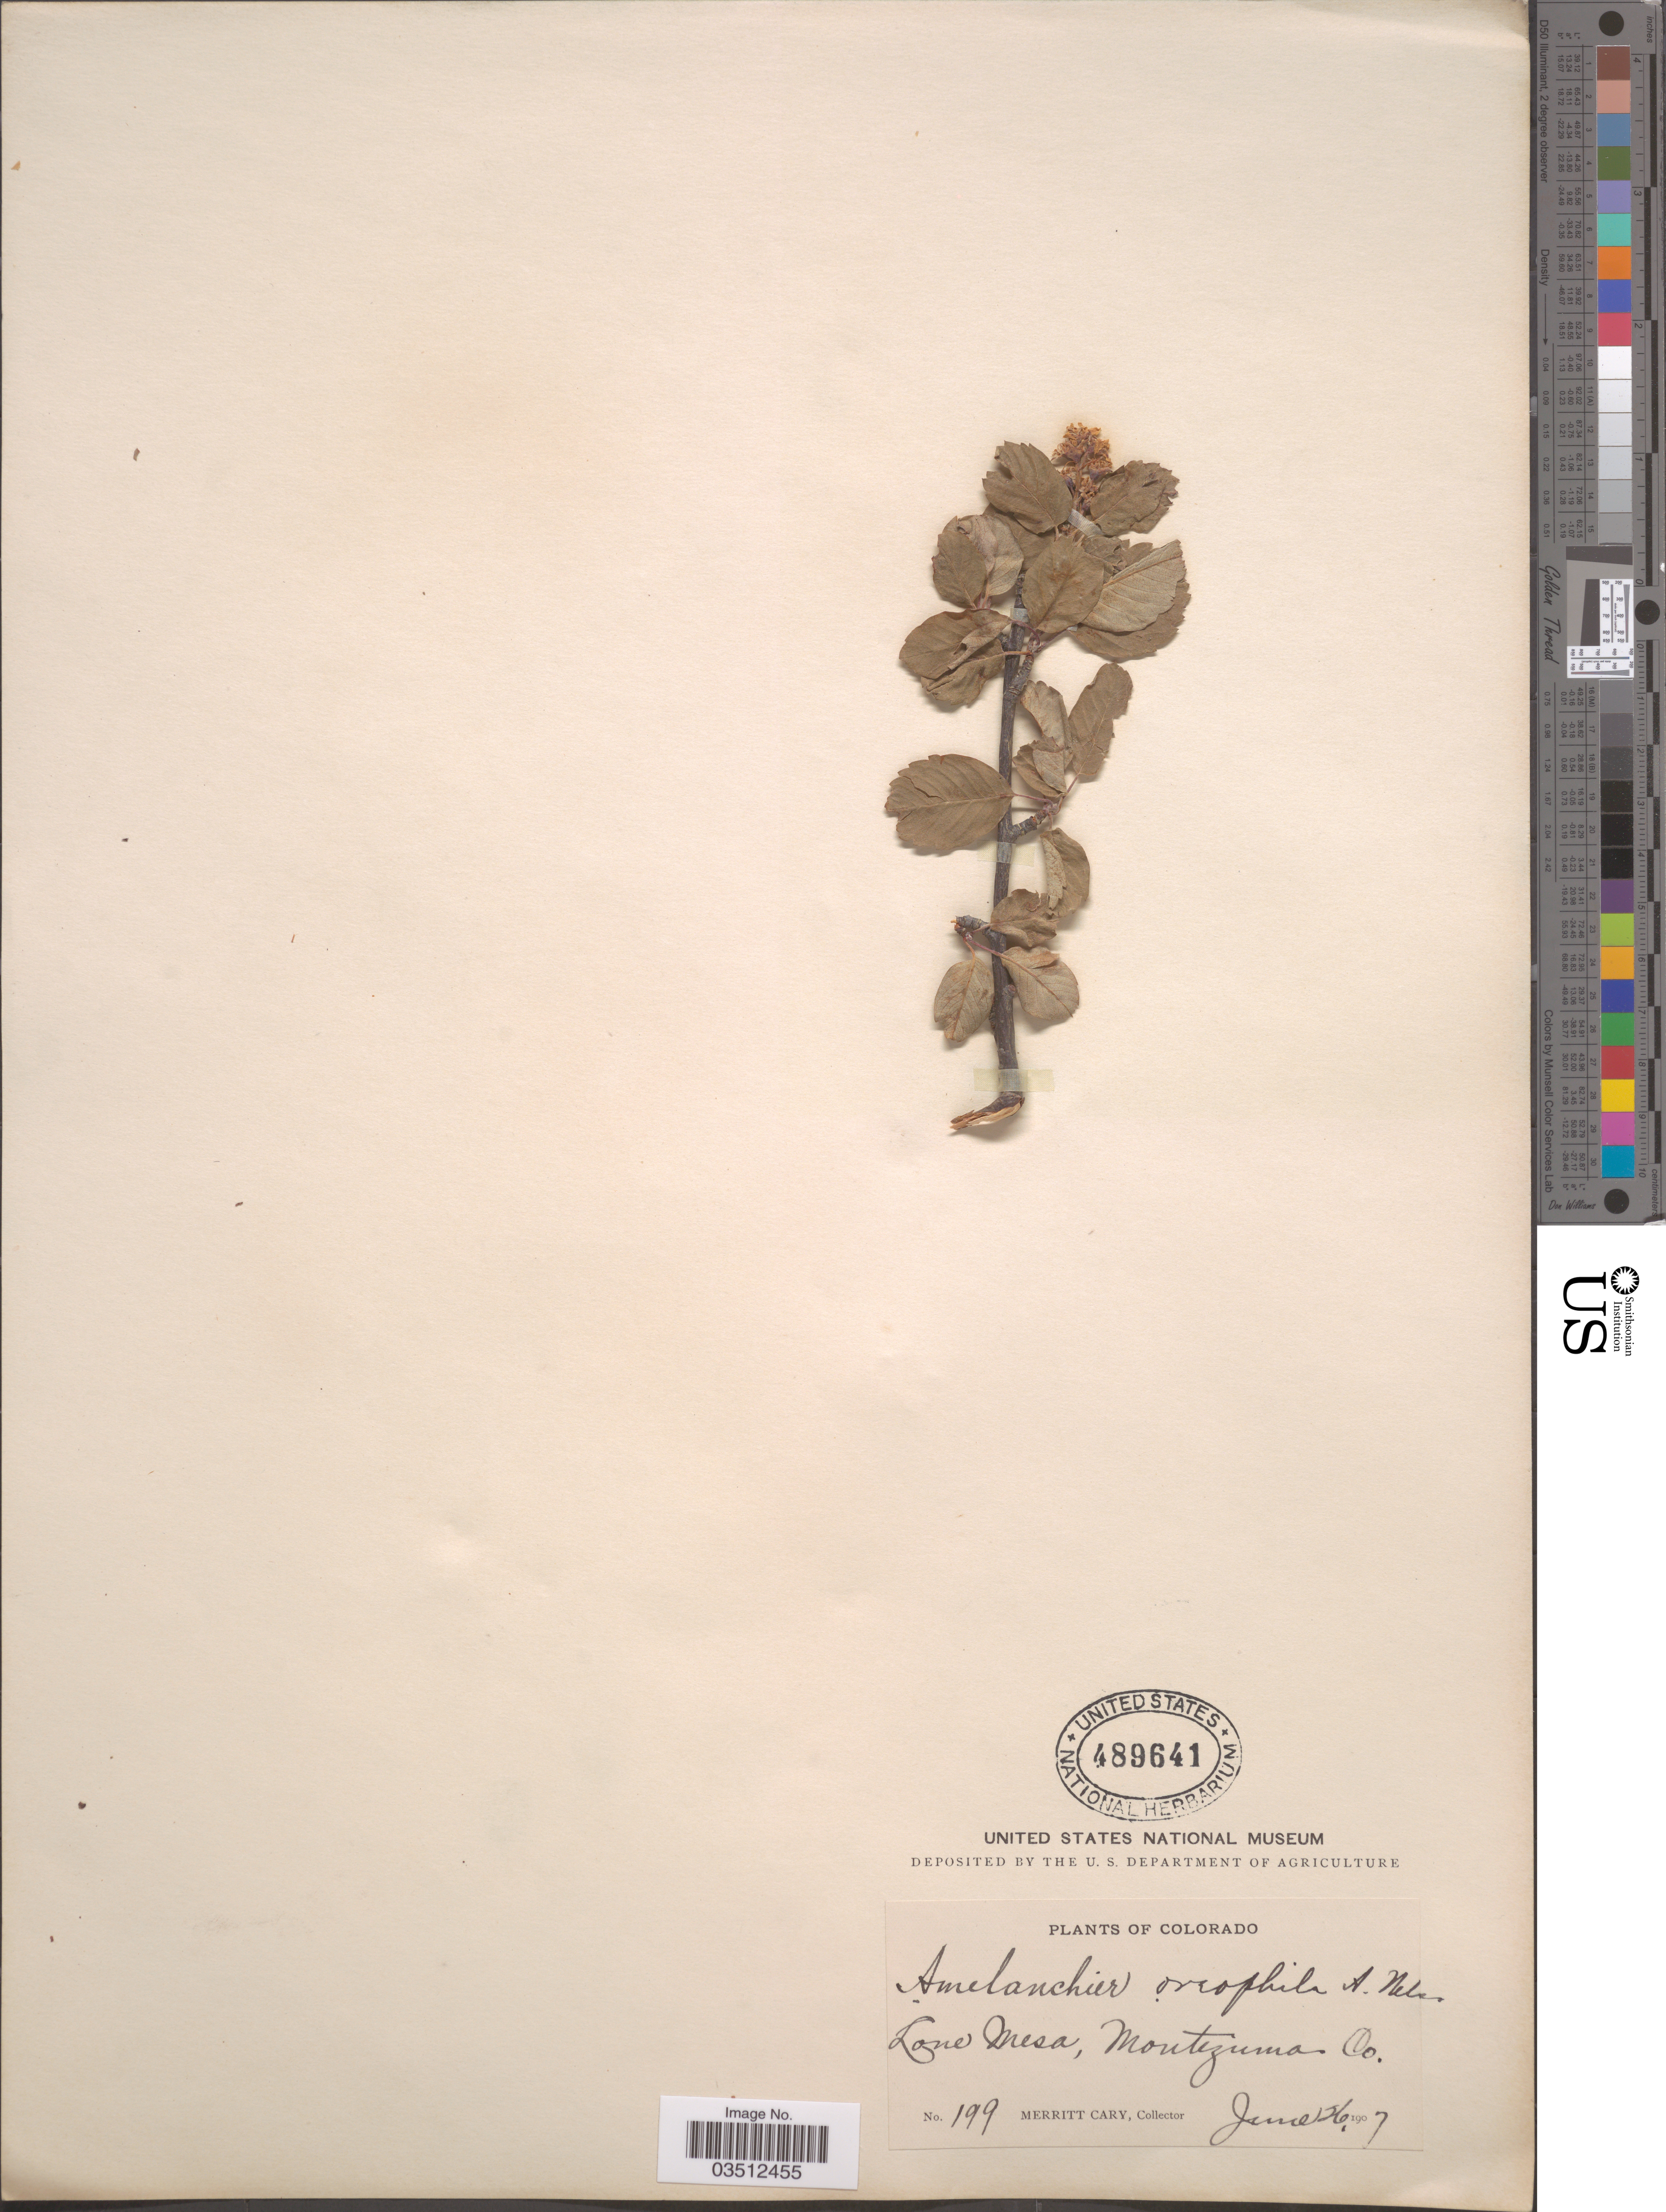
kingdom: Plantae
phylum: Tracheophyta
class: Magnoliopsida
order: Rosales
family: Rosaceae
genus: Amelanchier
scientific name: Amelanchier oreophila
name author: A. Nelson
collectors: M. Cary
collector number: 199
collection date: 1907-06-26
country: United States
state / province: Colorado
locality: Lone Mesa, Montezuma Co.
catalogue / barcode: US 489641